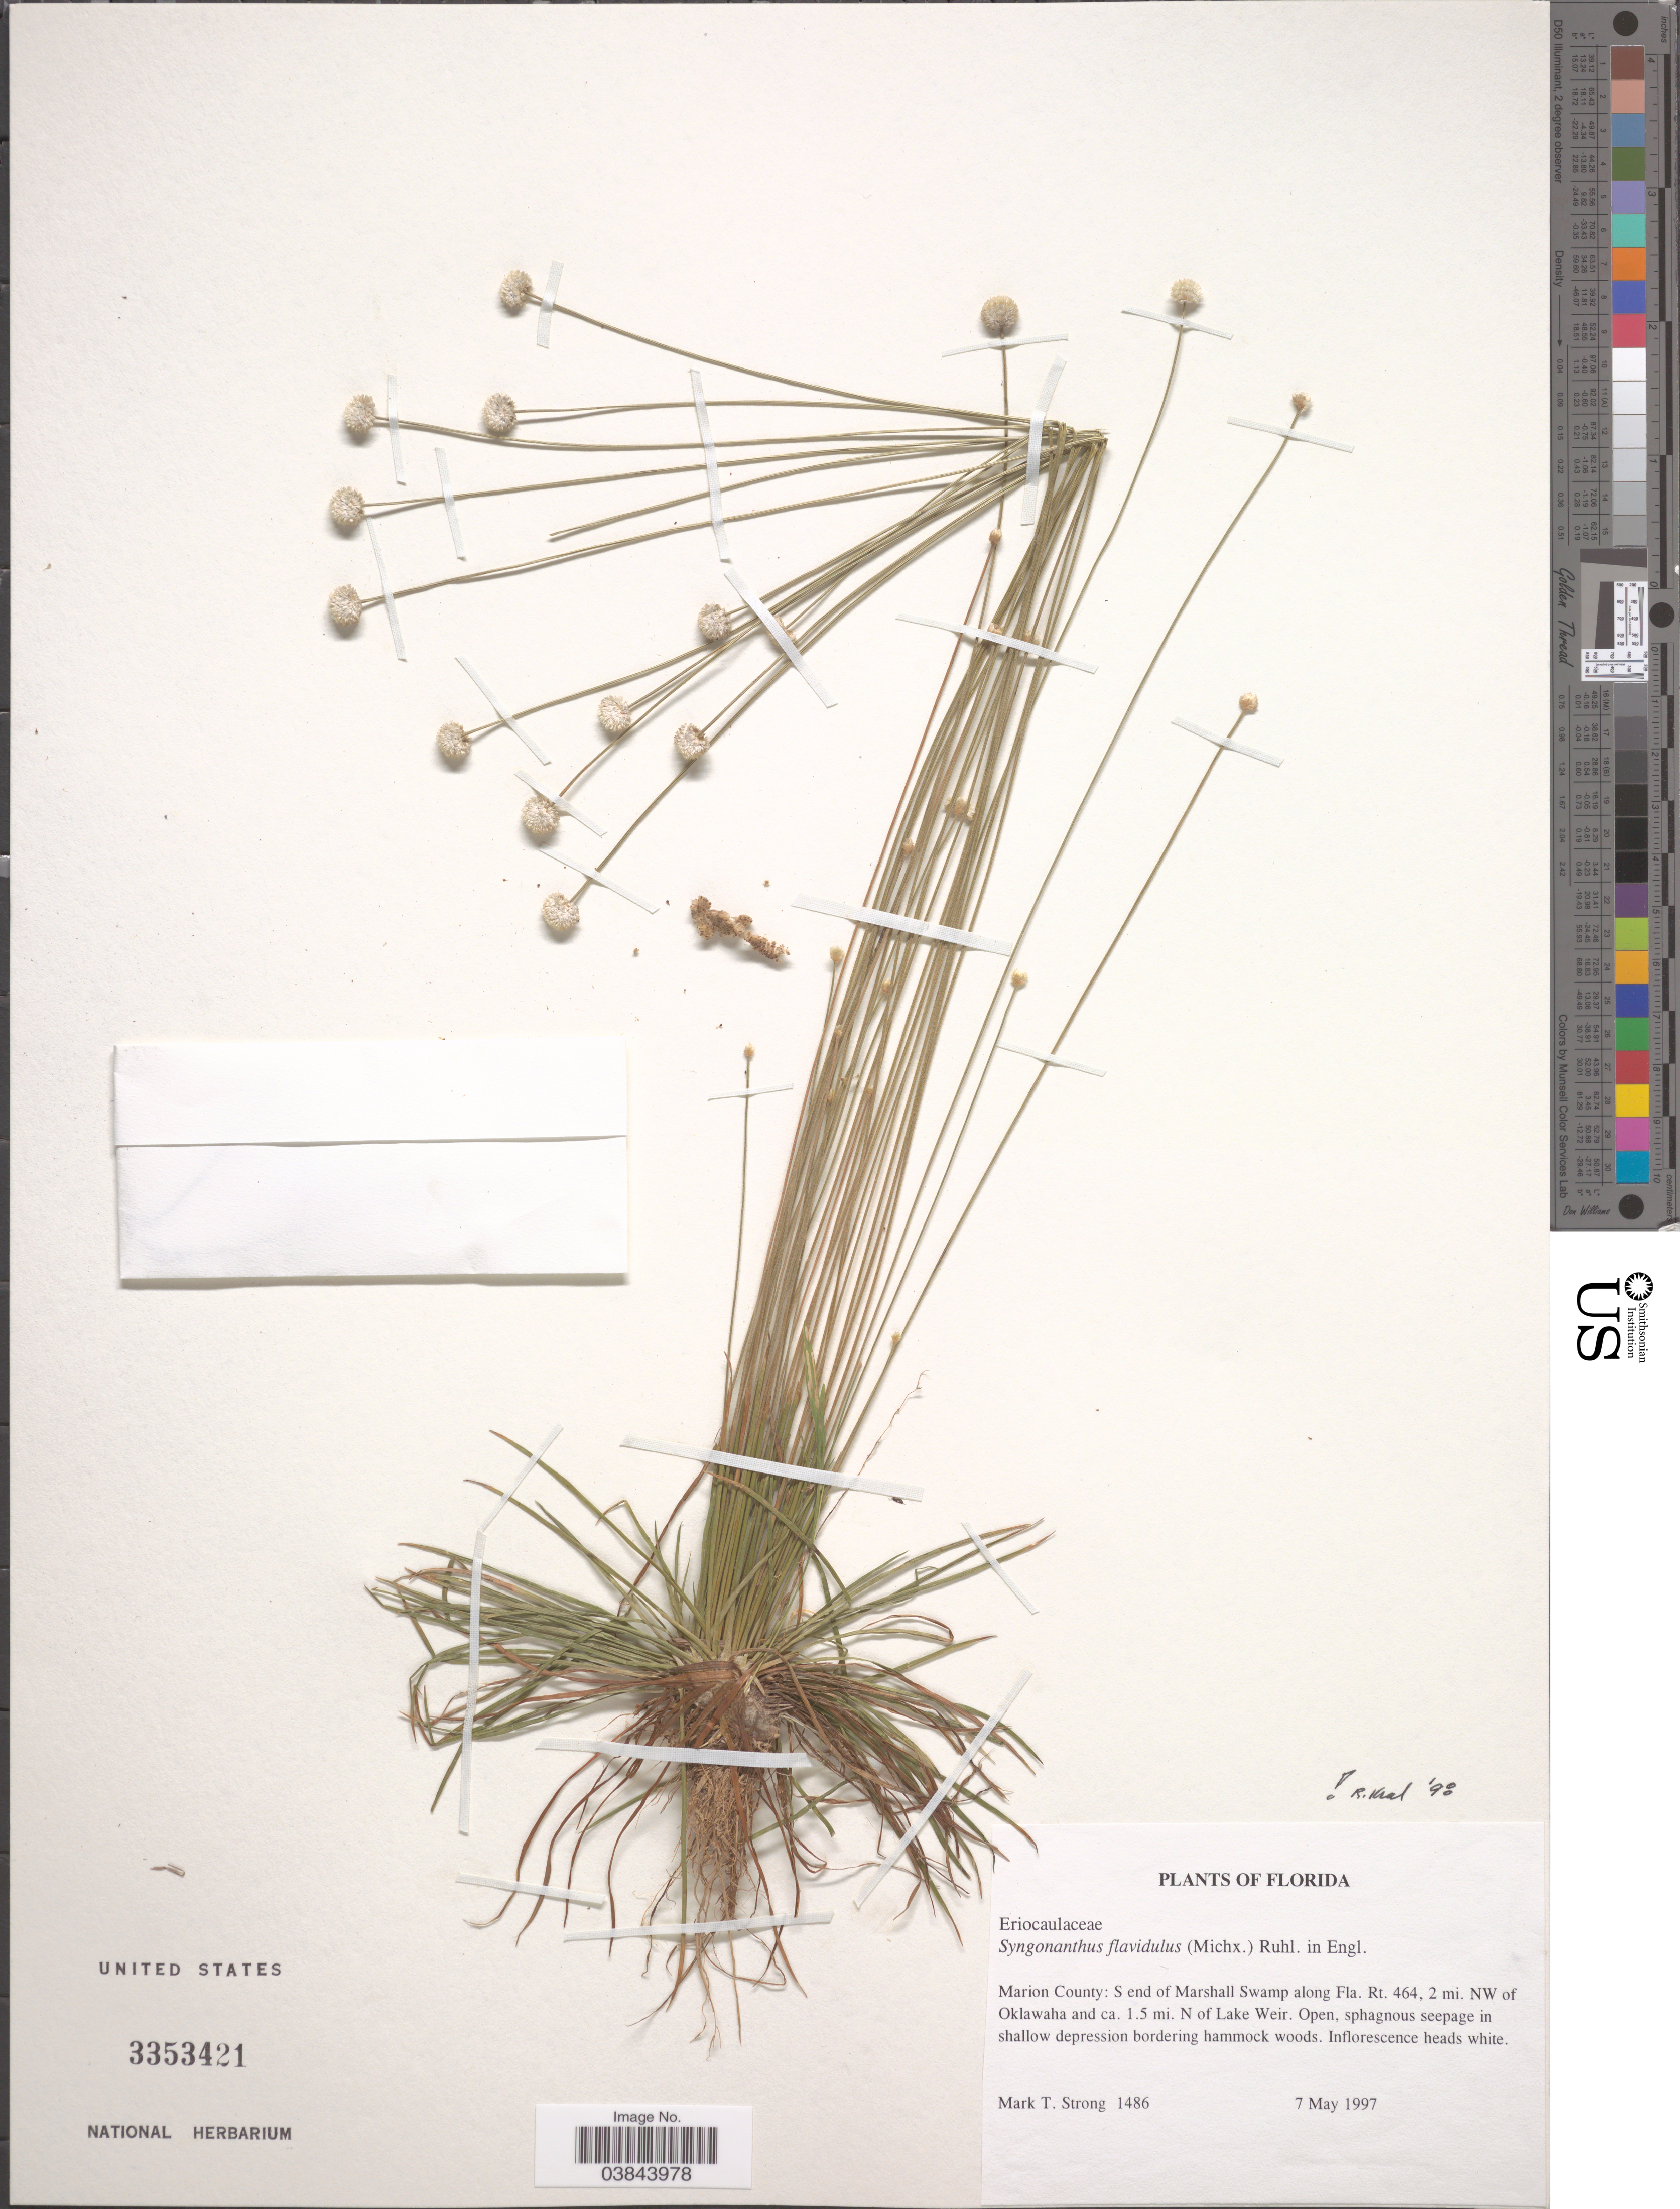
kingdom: Plantae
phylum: Tracheophyta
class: Liliopsida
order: Poales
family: Eriocaulaceae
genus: Syngonanthus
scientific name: Syngonanthus flavidulus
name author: (Michx.) Ruhland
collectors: M. T. Strong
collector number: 1486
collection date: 1997-05-07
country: United States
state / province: Florida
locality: Marion County: S end of Marshall Swamp along Fla. Rt. 464, 2 mi. NW of Oklawaha and ca. 1.5 mi. N of Lake Weir.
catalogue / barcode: US 353421